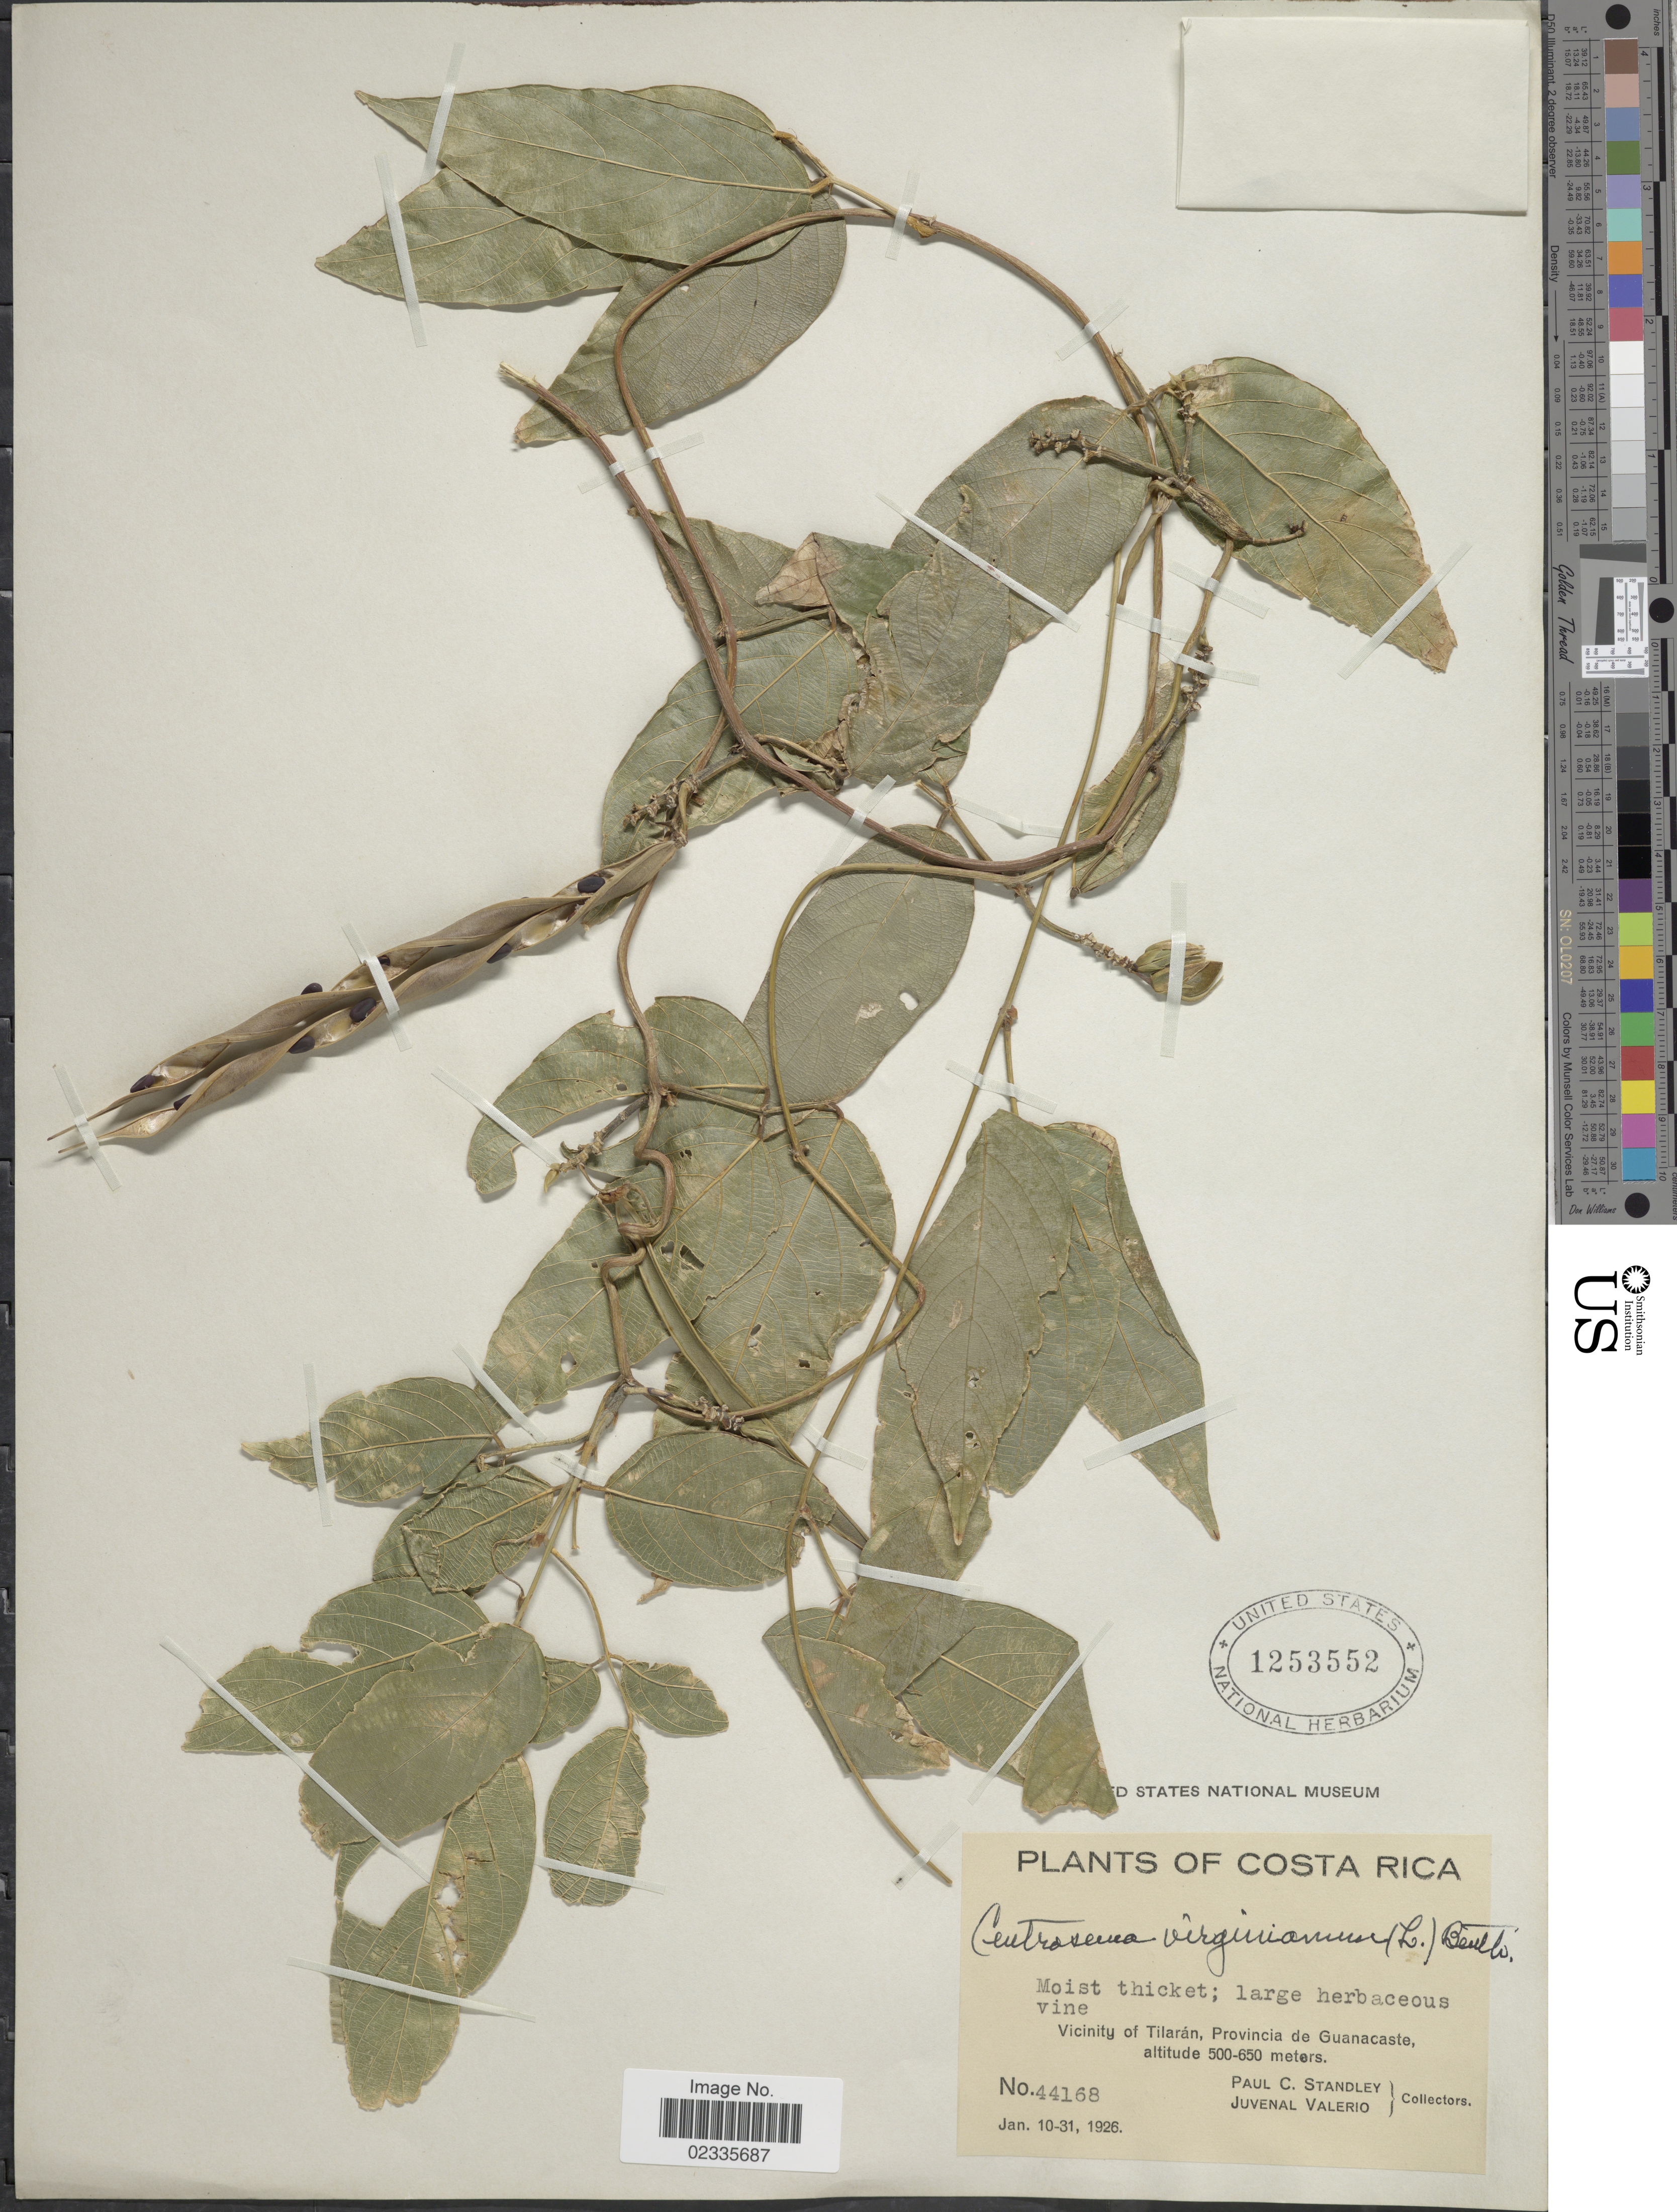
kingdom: Plantae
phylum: Tracheophyta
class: Magnoliopsida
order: Fabales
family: Fabaceae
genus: Centrosema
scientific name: Centrosema virginianum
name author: (L.) Benth.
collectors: P. C. Standley & J. Valerio R.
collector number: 44168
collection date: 1926-01-10/1926-01-31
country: Costa Rica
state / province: Guanacaste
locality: Vicinity of Tilaran, Provincia de Guanacaste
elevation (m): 500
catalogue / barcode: US 1253552